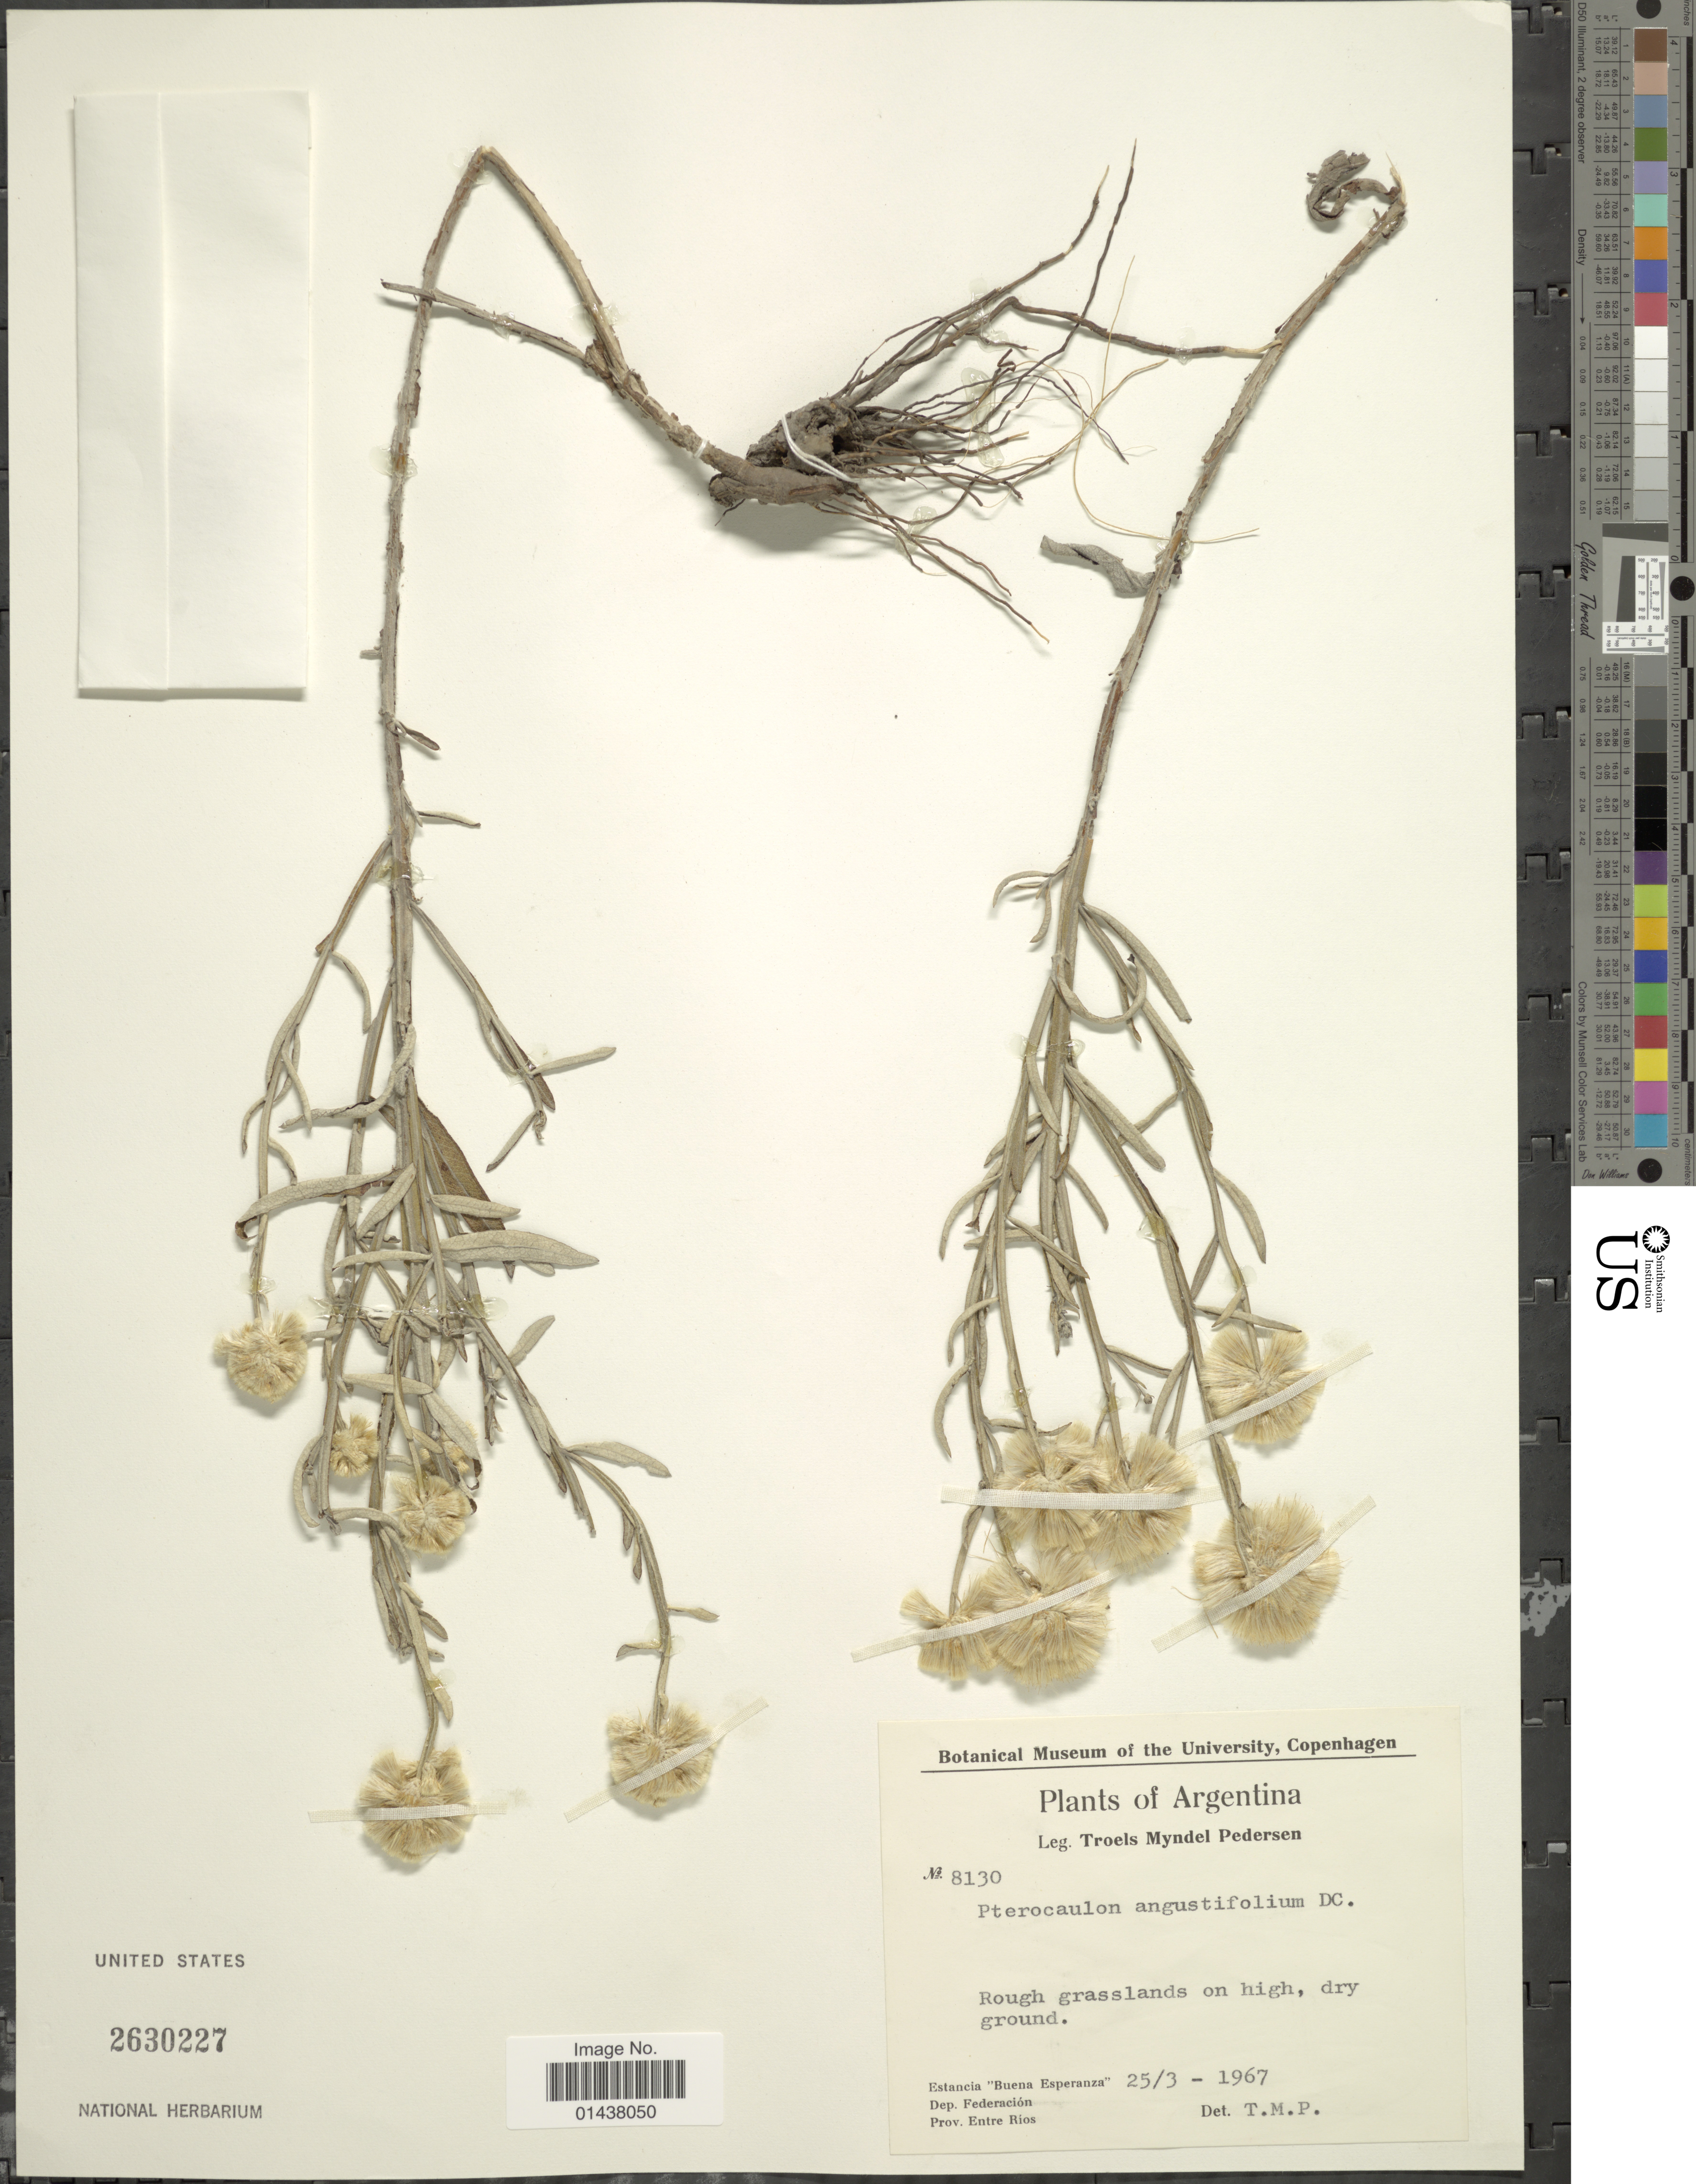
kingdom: Plantae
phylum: Tracheophyta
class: Magnoliopsida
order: Asterales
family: Asteraceae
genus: Pterocaulon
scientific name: Pterocaulon angustifolium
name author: DC.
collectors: T. Pederson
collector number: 8130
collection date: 1967-03-25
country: Argentina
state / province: Entre Rios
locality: Estancia "Buena Esperanza" Dep. Federacion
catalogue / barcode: US 2630227